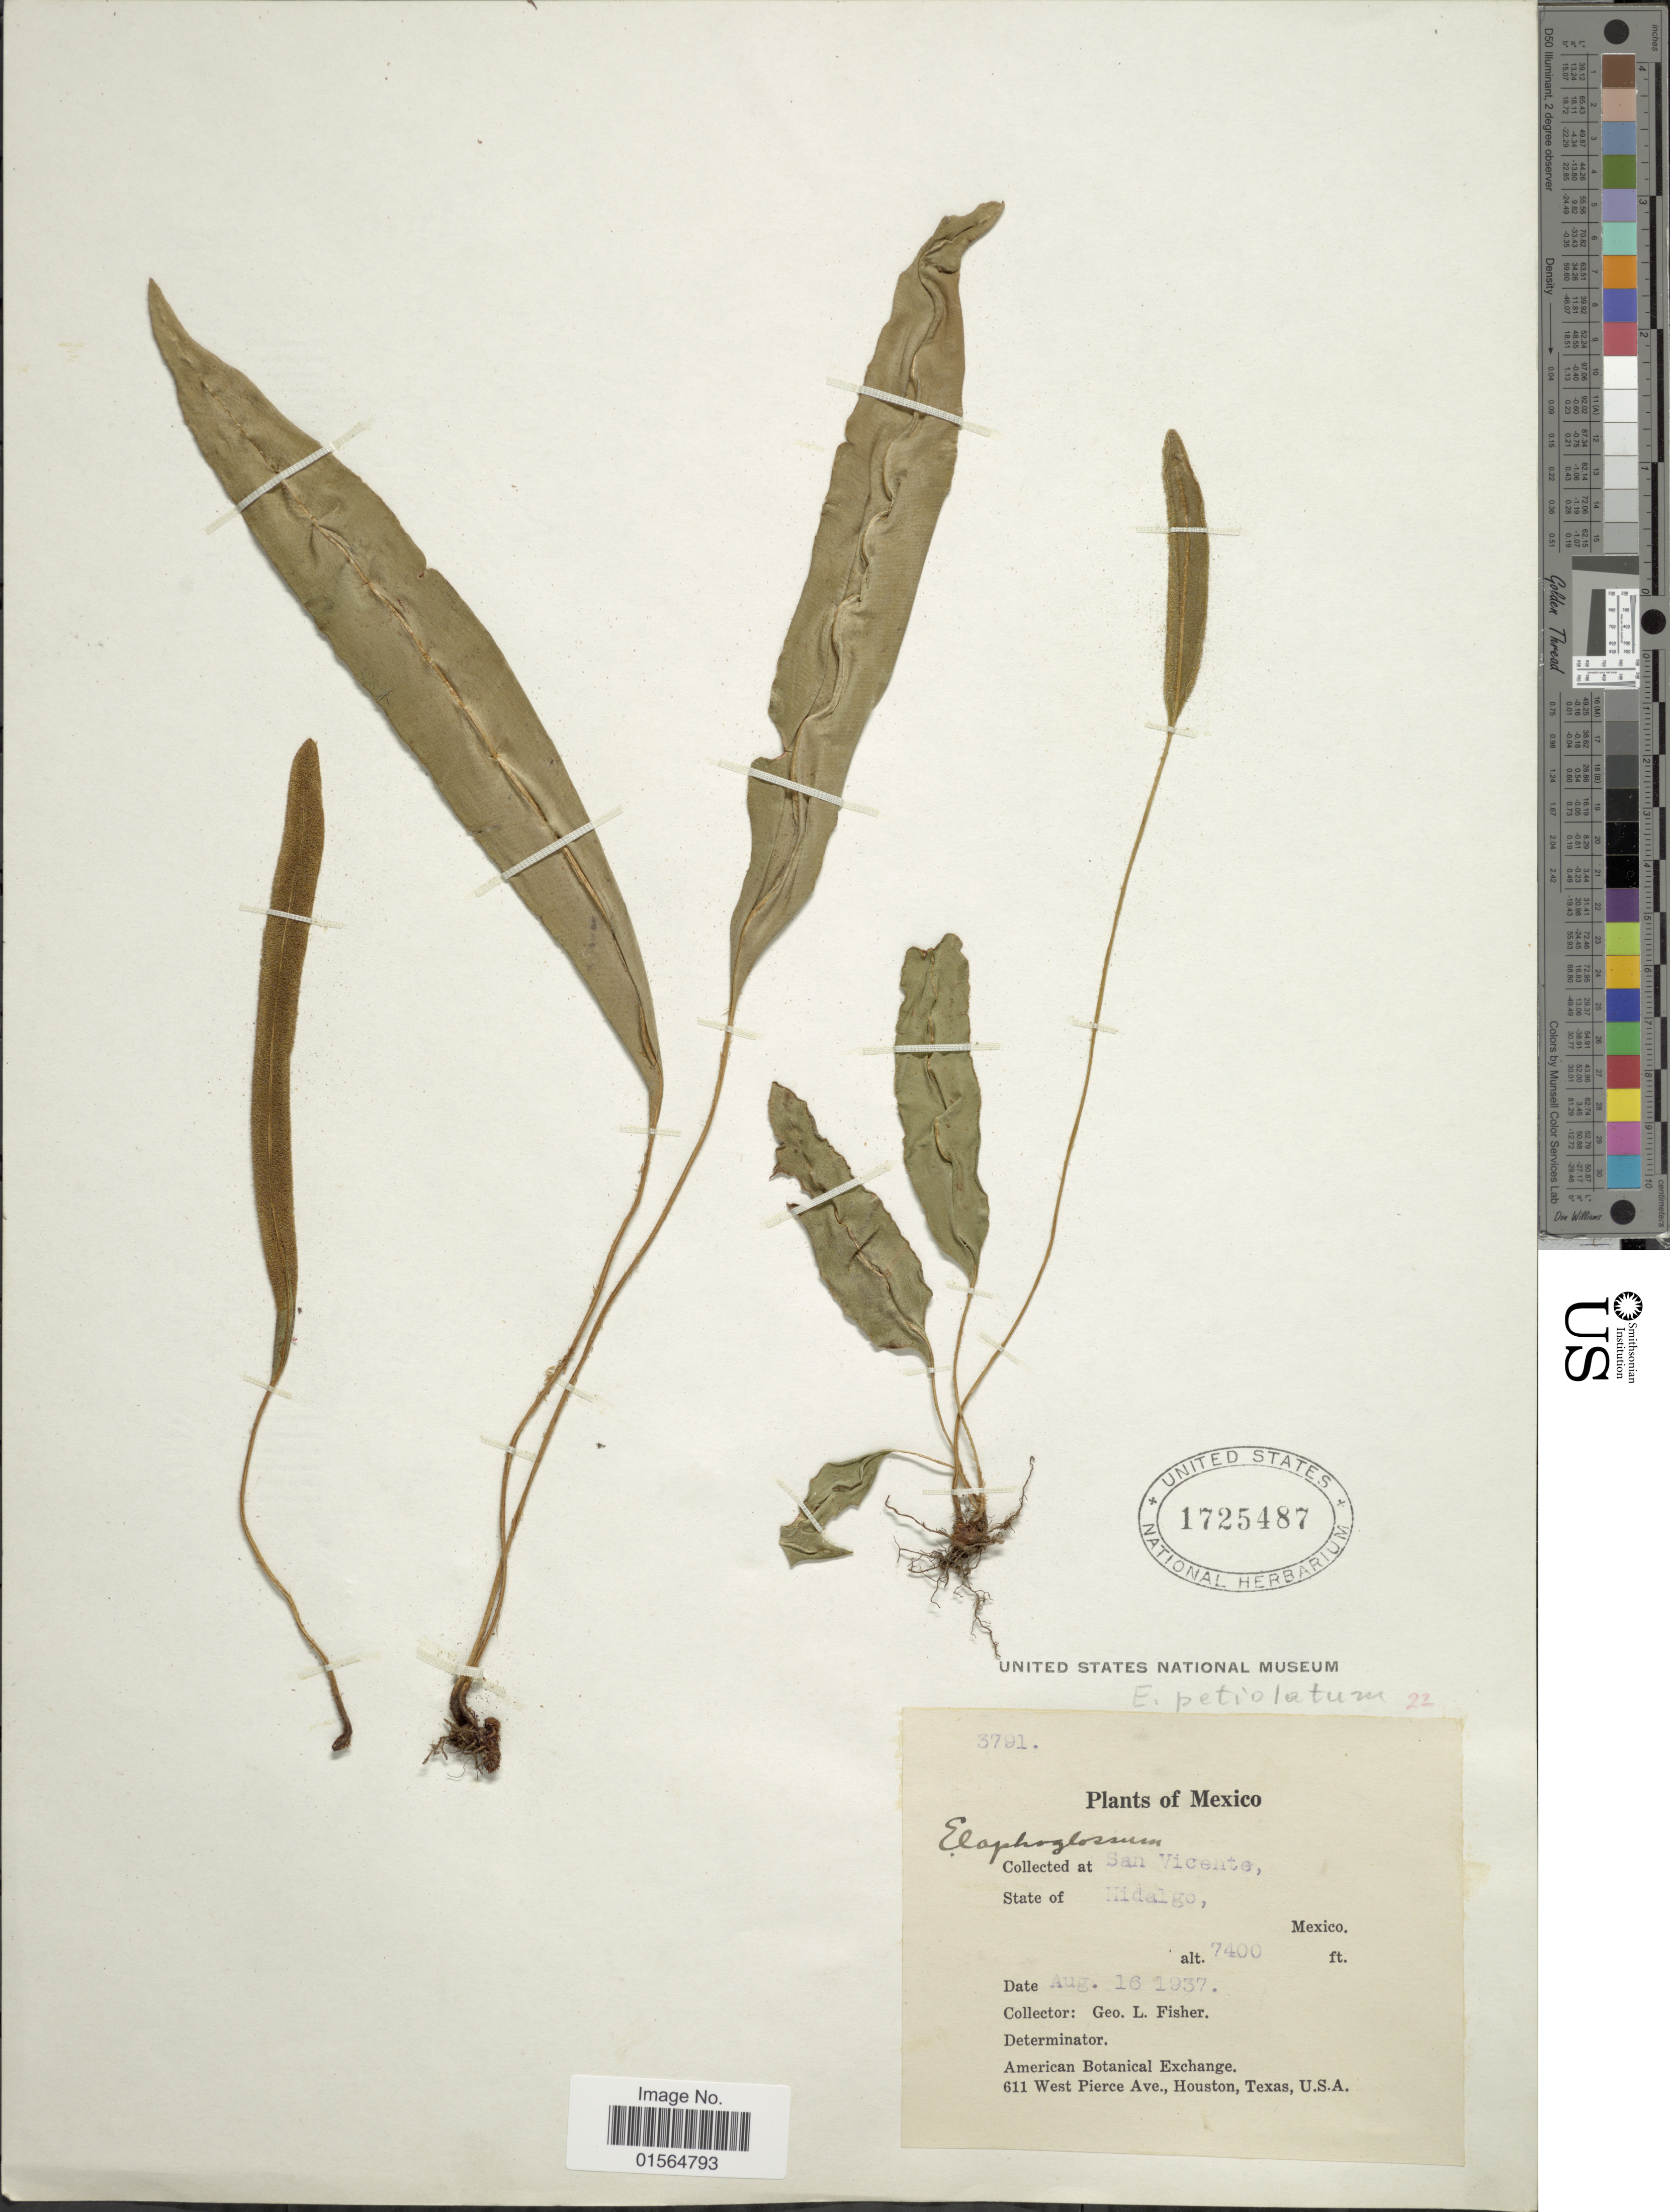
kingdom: Plantae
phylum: Tracheophyta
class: Polypodiopsida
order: Polypodiales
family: Dryopteridaceae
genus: Elaphoglossum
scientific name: Elaphoglossum petiolatum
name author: (Sw.) Urb.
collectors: G. L. Fisher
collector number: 3791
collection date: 1937-08-16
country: Mexico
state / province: Hidalgo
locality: San Vicente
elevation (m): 2256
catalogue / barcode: US 1725487